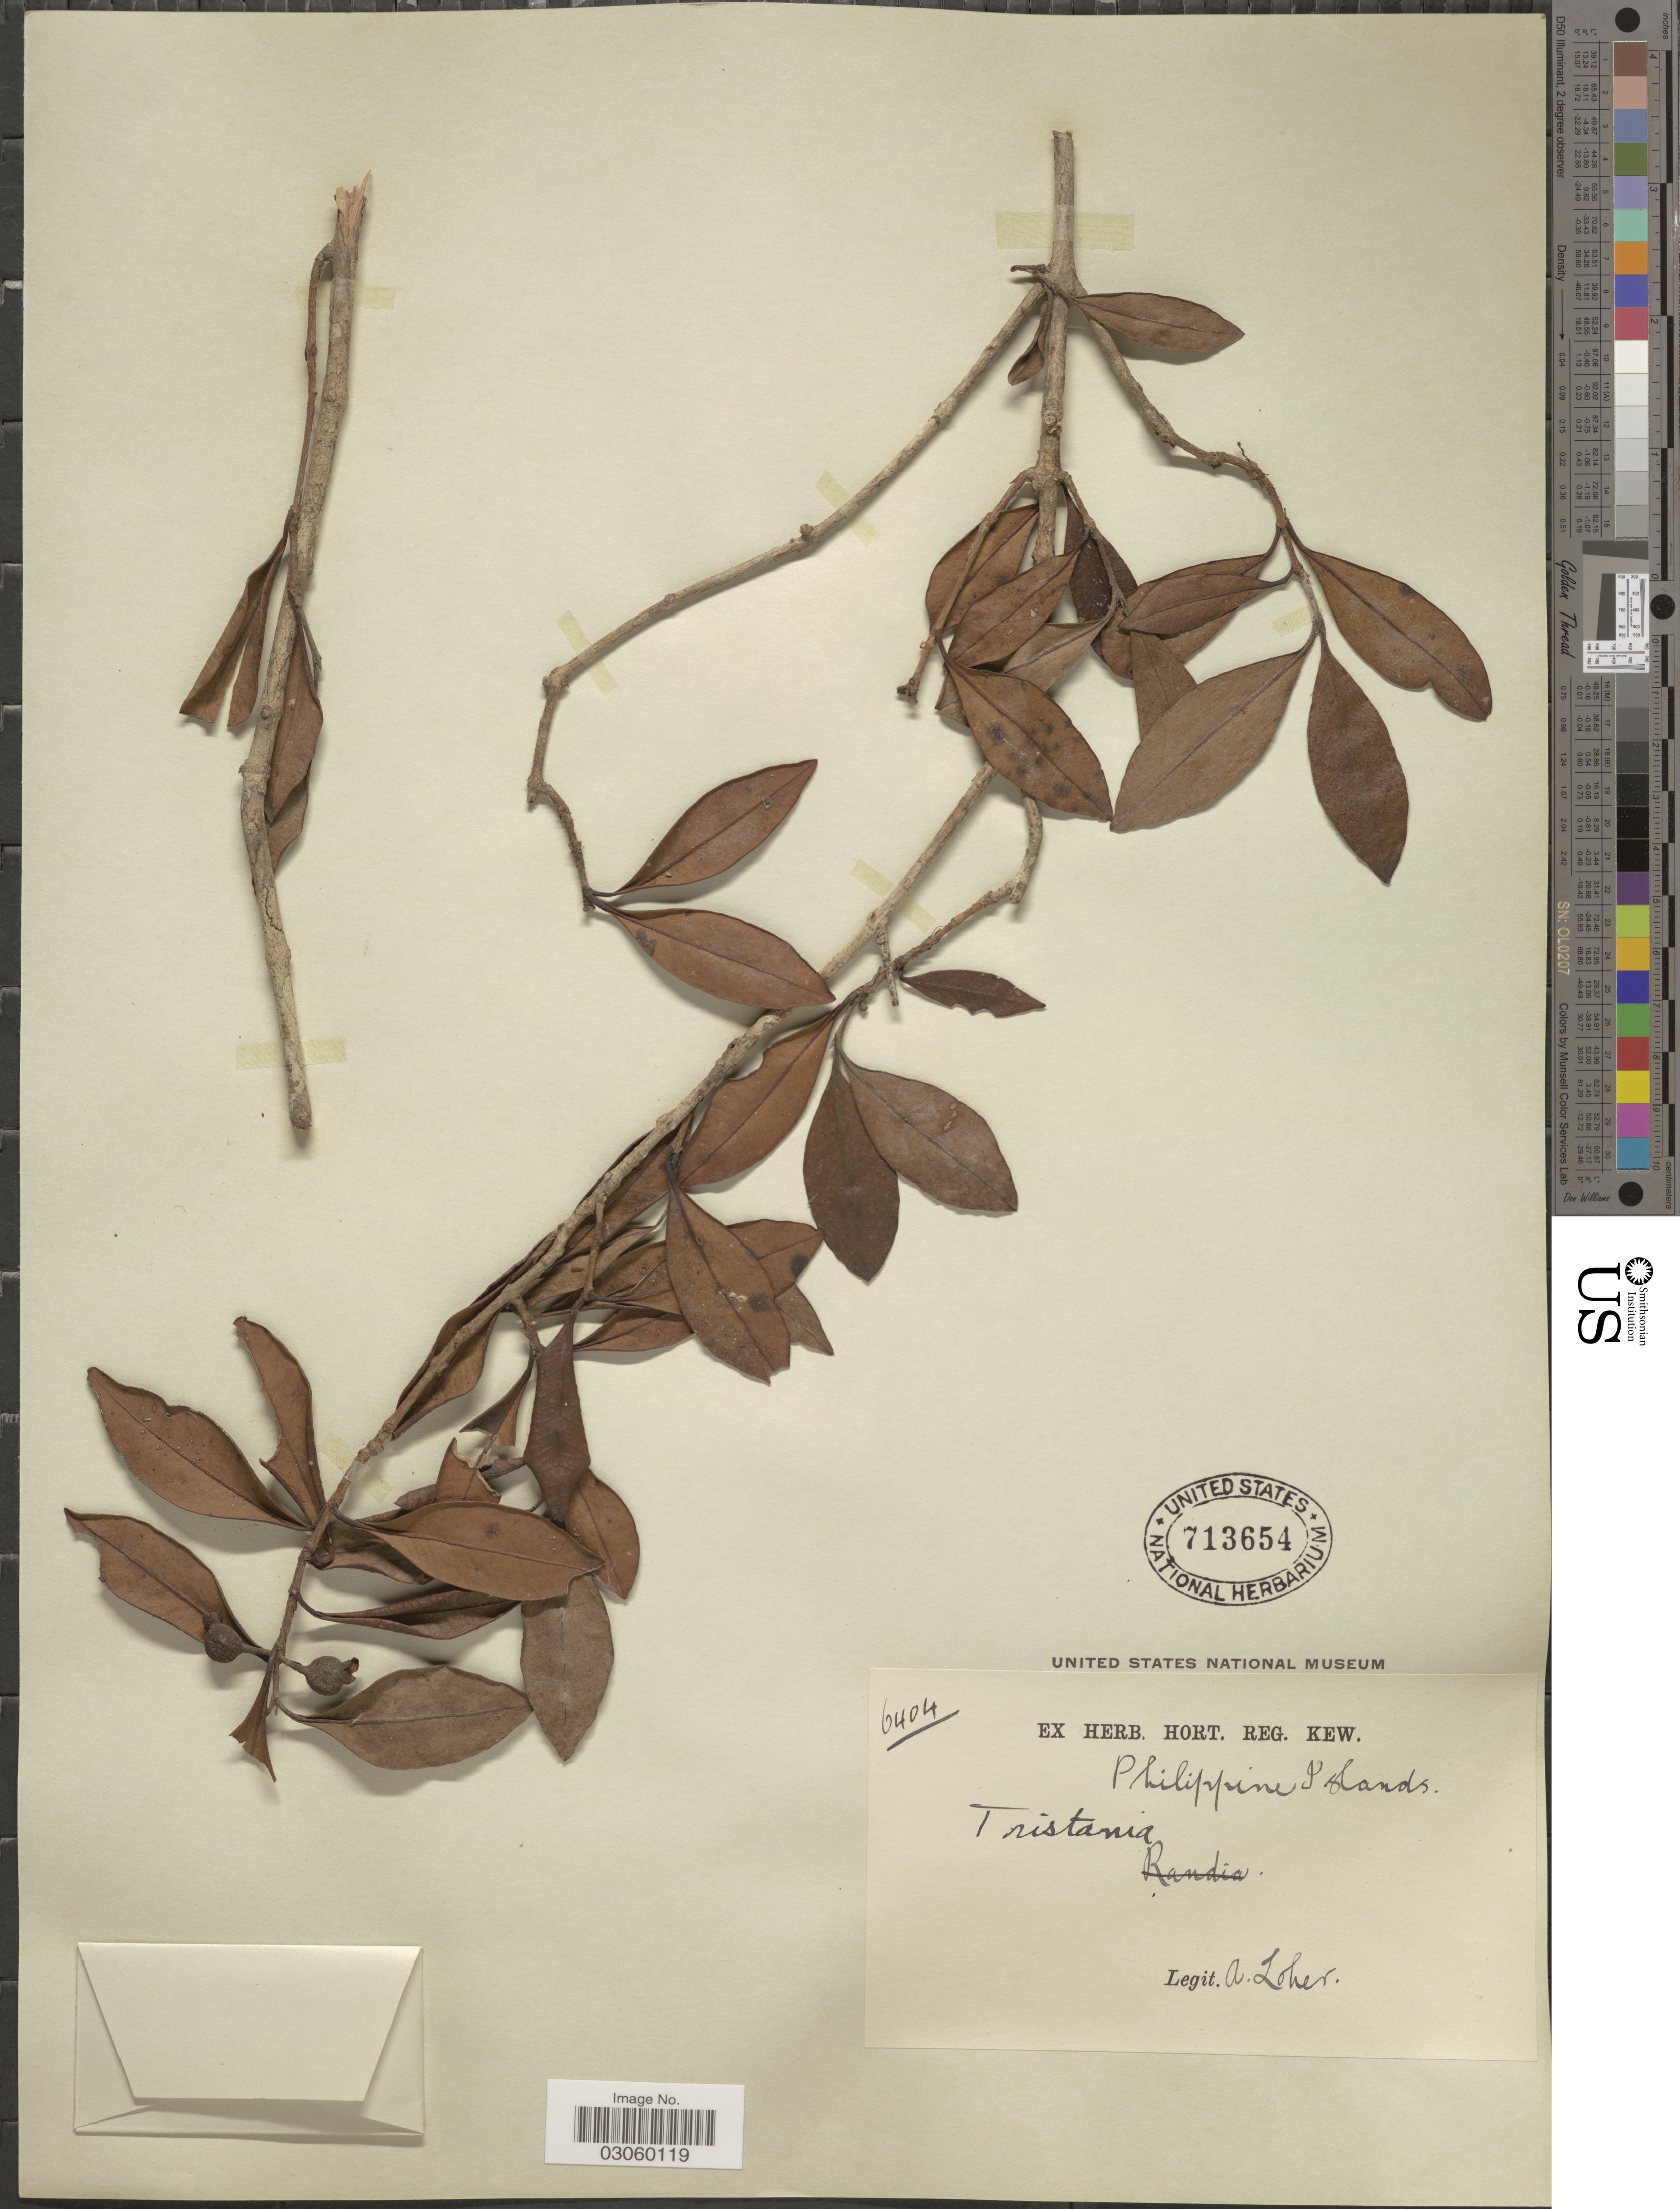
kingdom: Plantae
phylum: Tracheophyta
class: Magnoliopsida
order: Myrtales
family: Myrtaceae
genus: Tristaniopsis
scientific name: Tristaniopsis decorticata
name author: (Merr.) P.G. Wilson & J. T. Waterh.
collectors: A. Loher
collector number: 6404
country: Philippines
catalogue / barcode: US 713654